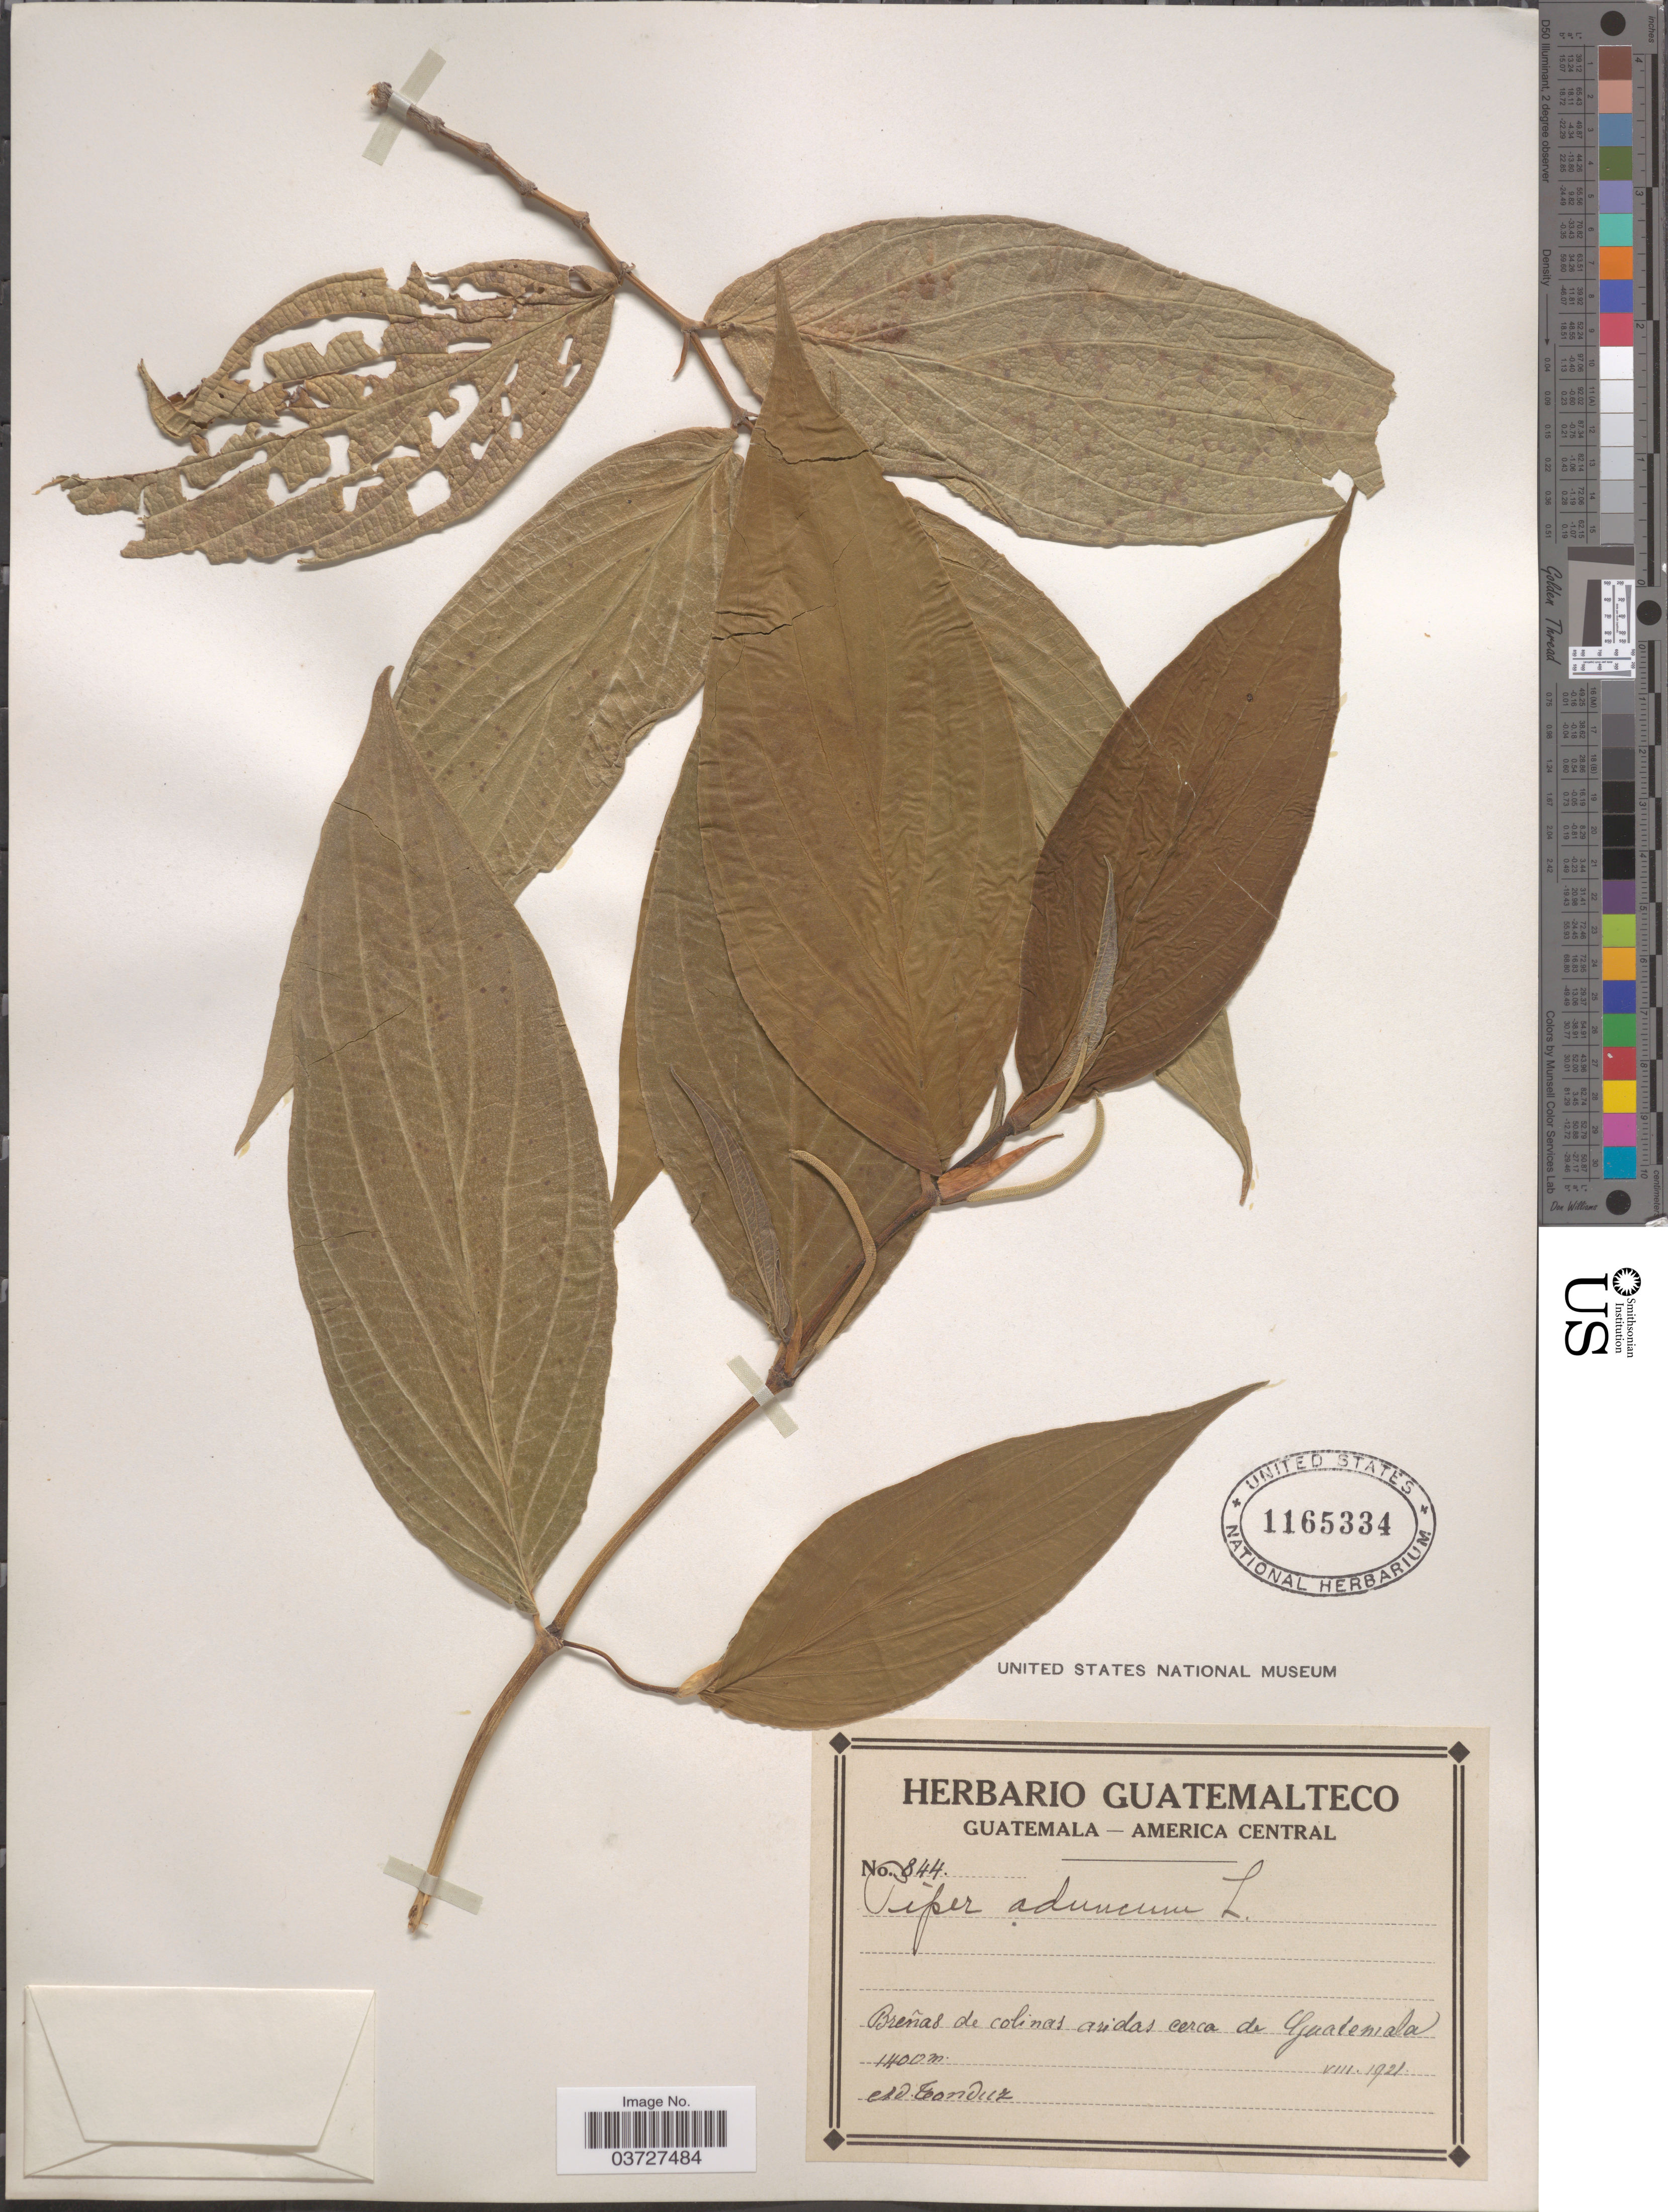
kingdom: Plantae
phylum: Tracheophyta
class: Magnoliopsida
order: Piperales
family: Piperaceae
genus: Piper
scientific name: Piper elongatum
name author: Vahl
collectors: A. Tonduz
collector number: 844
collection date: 1921-08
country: Guatemala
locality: Breñas de colinas aridas cerca de Guatemala.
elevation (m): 1400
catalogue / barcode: US 1165334